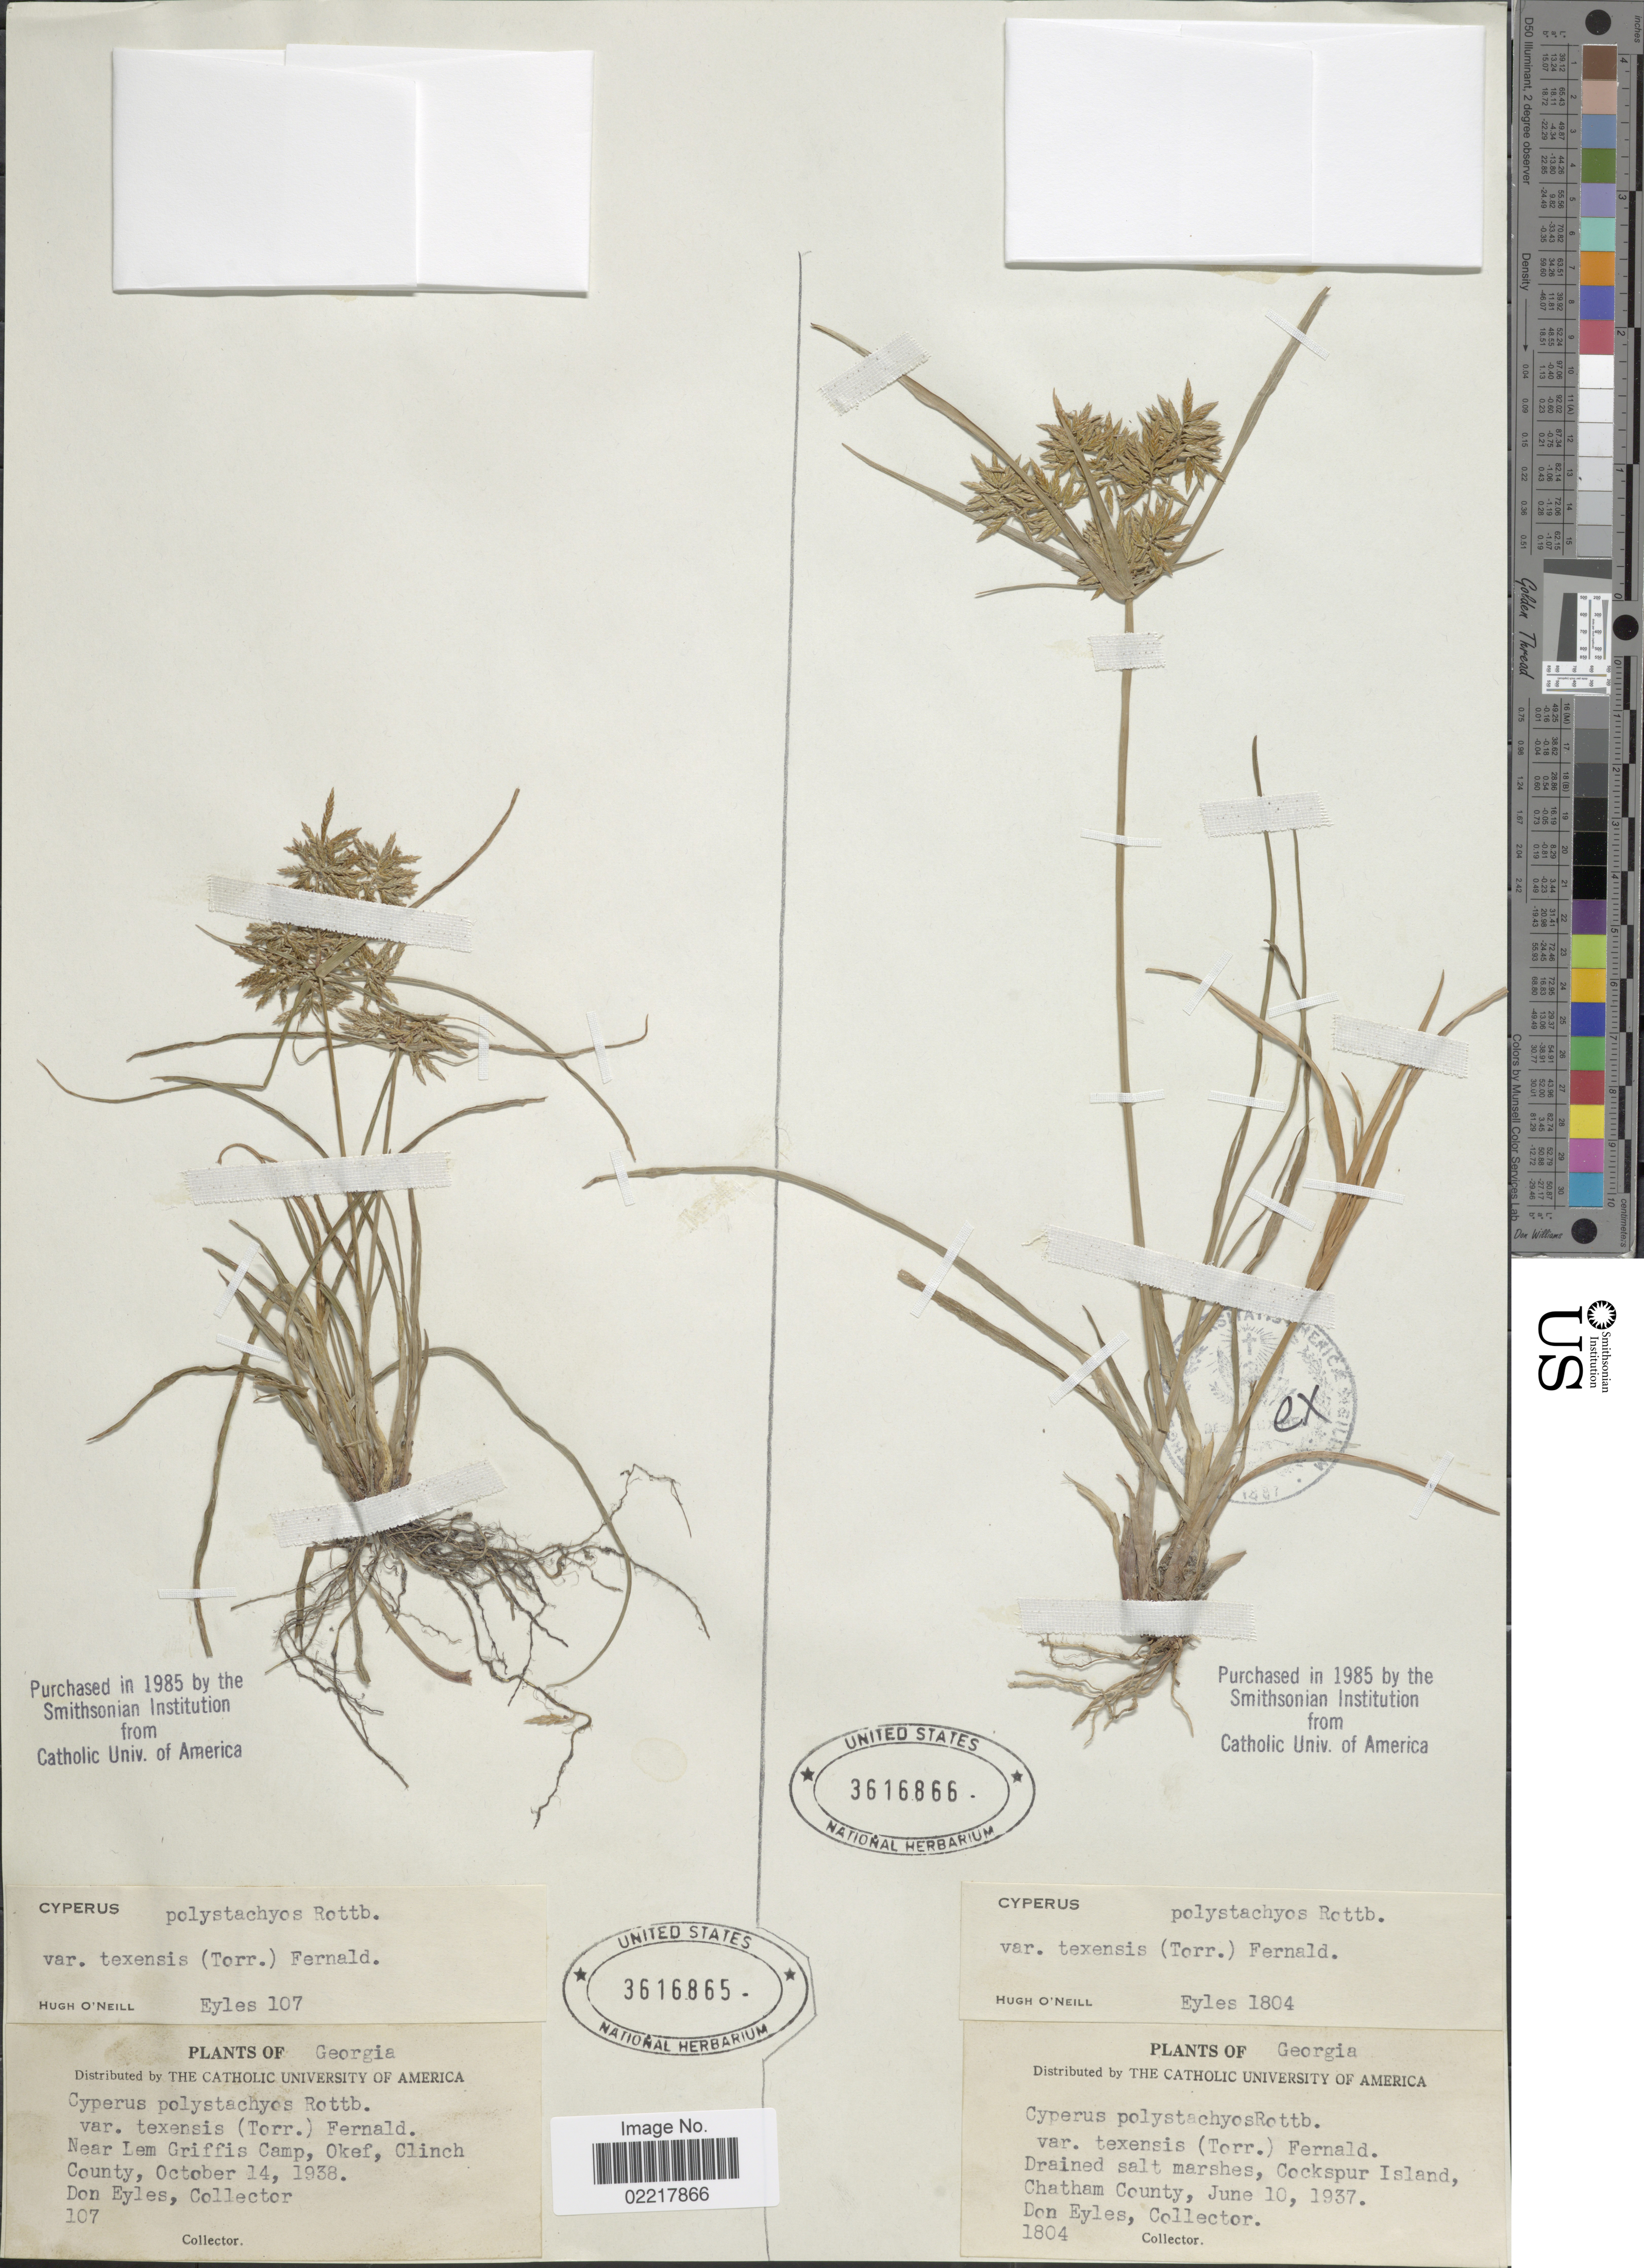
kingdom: Plantae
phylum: Tracheophyta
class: Liliopsida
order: Poales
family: Cyperaceae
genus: Cyperus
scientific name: Cyperus polystachyos var. texensis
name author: (Torr.) Fernald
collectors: D. Eyles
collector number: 1804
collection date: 1937-06-10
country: United States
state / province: Georgia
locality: Drained salt marshes, Cockspur Island, Chatham County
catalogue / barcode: US 3616866-2